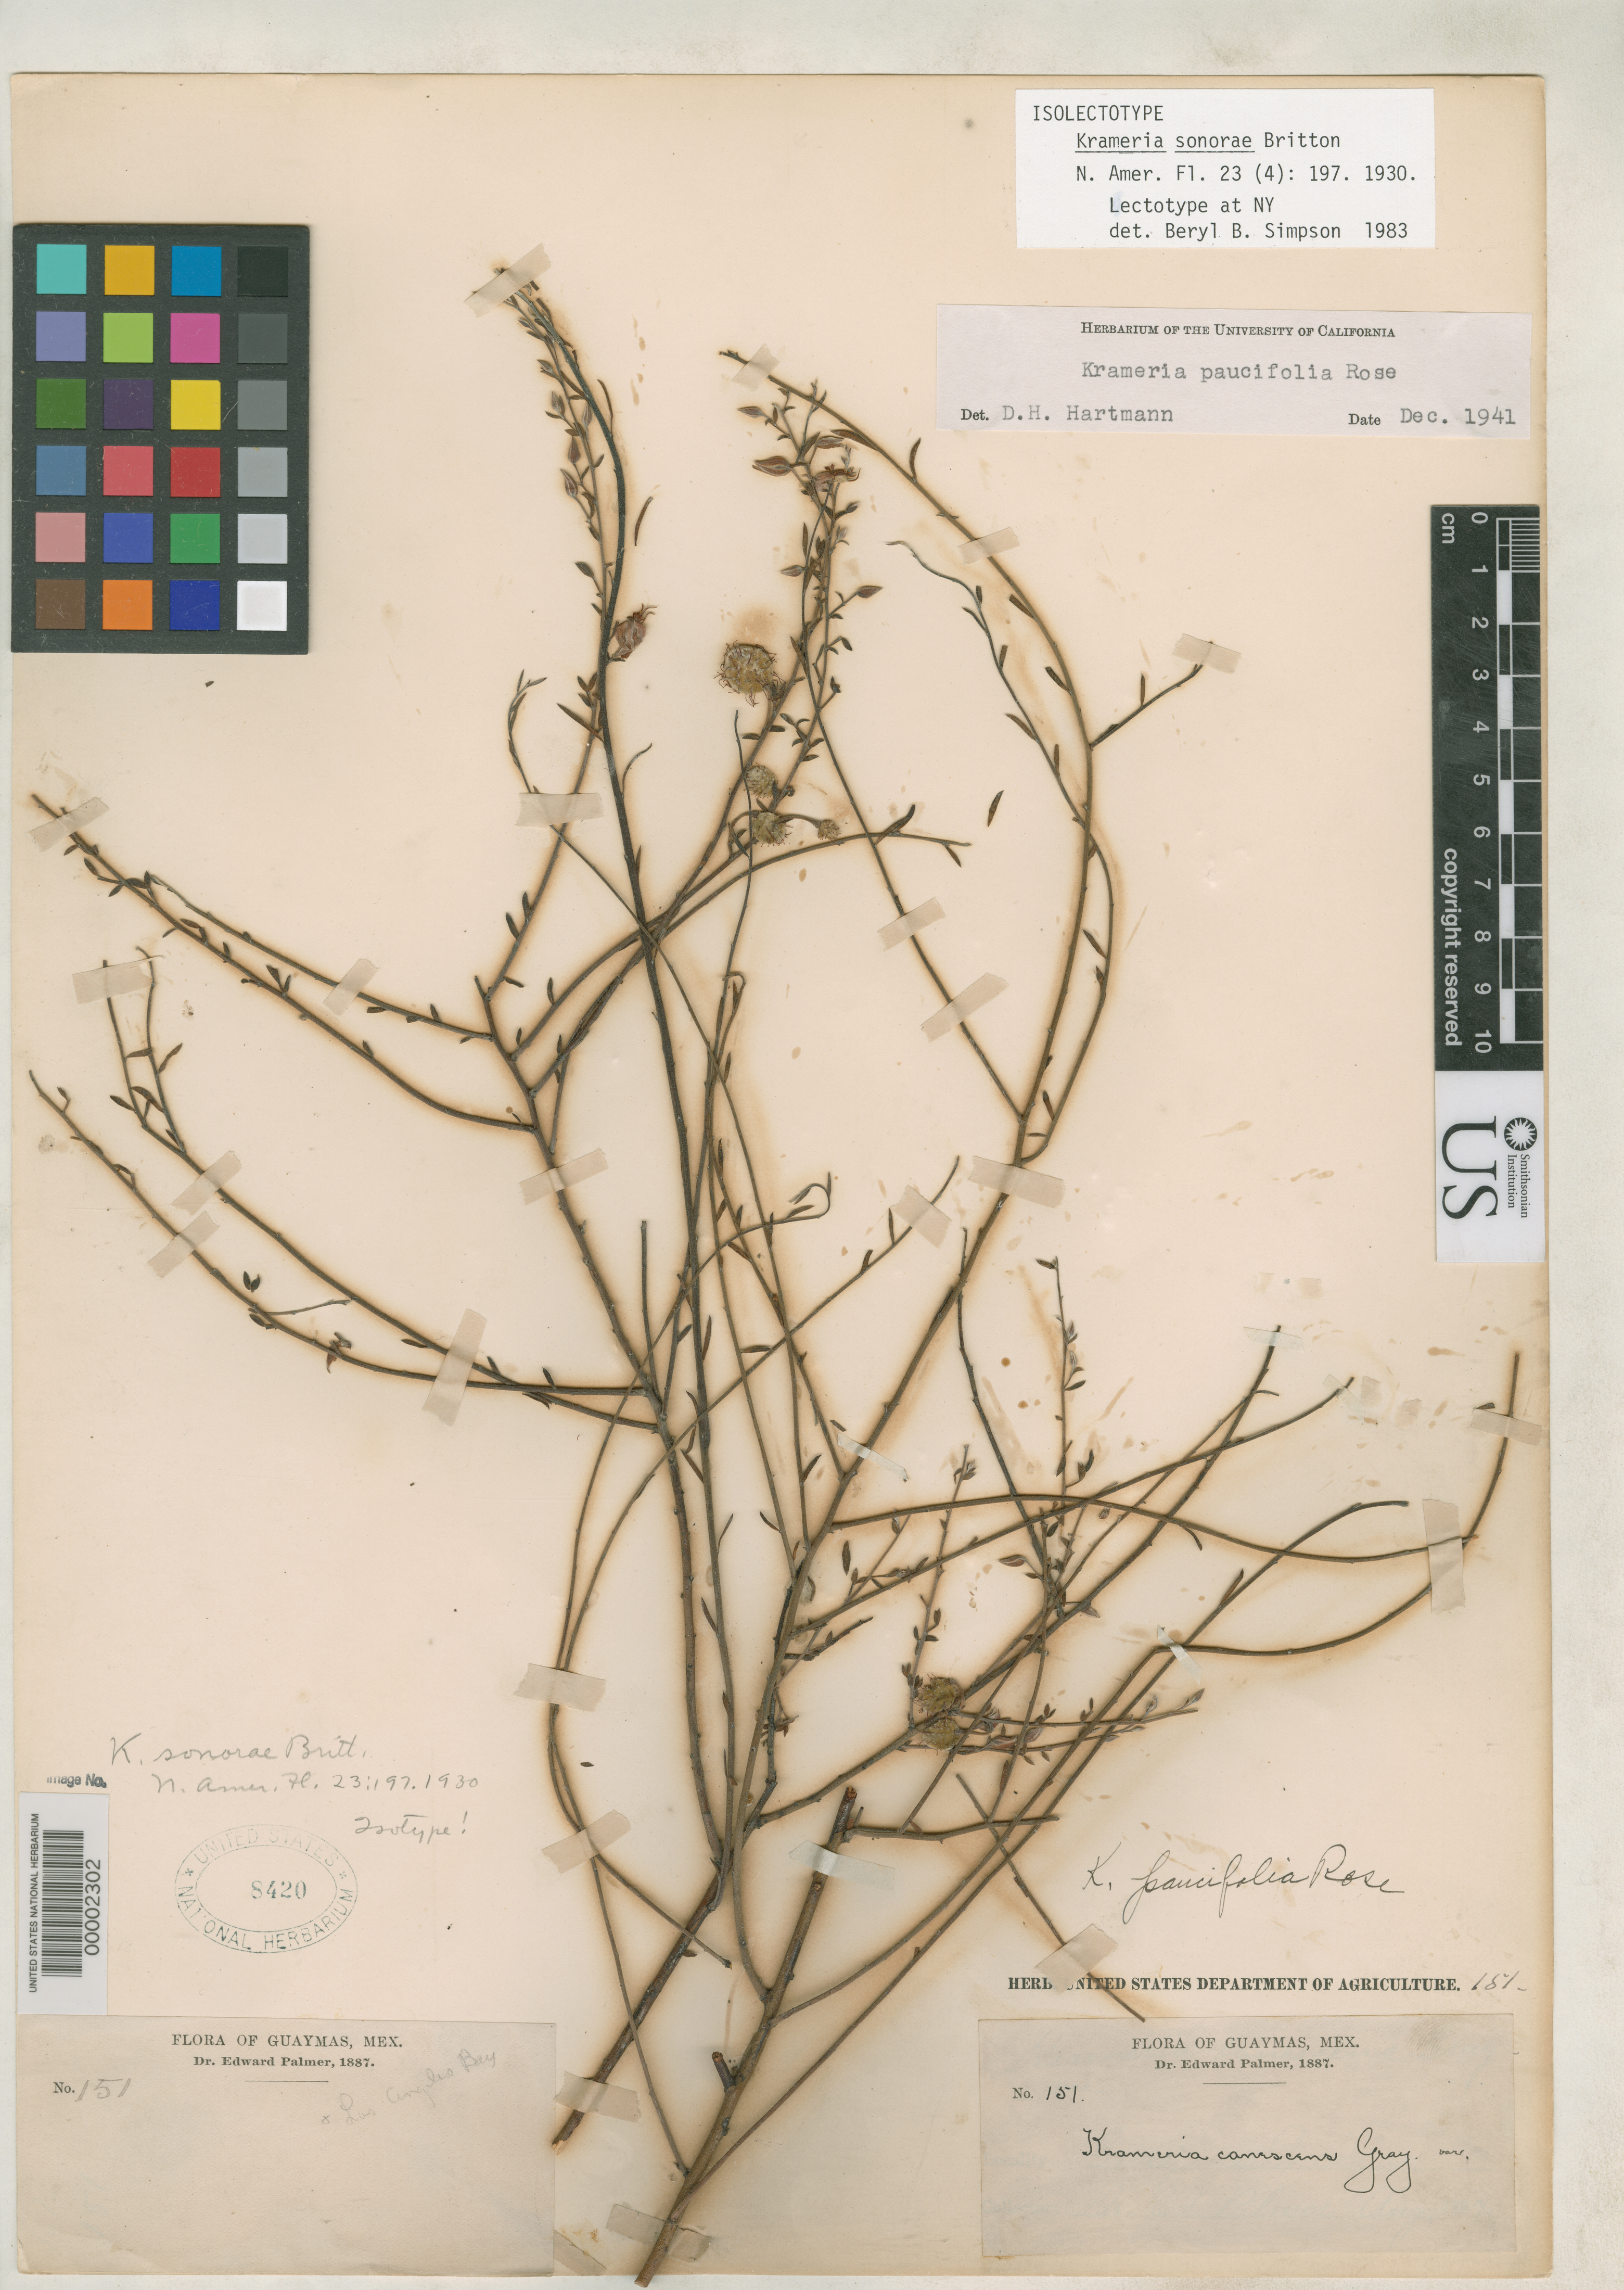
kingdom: Plantae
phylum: Tracheophyta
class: Magnoliopsida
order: Zygophyllales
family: Krameriaceae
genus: Krameria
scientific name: Krameria sonorae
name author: Britton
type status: Isotype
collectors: E. Palmer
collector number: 151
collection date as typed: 1887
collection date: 1887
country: Mexico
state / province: Sonora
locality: Guaymas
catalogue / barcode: US 8420